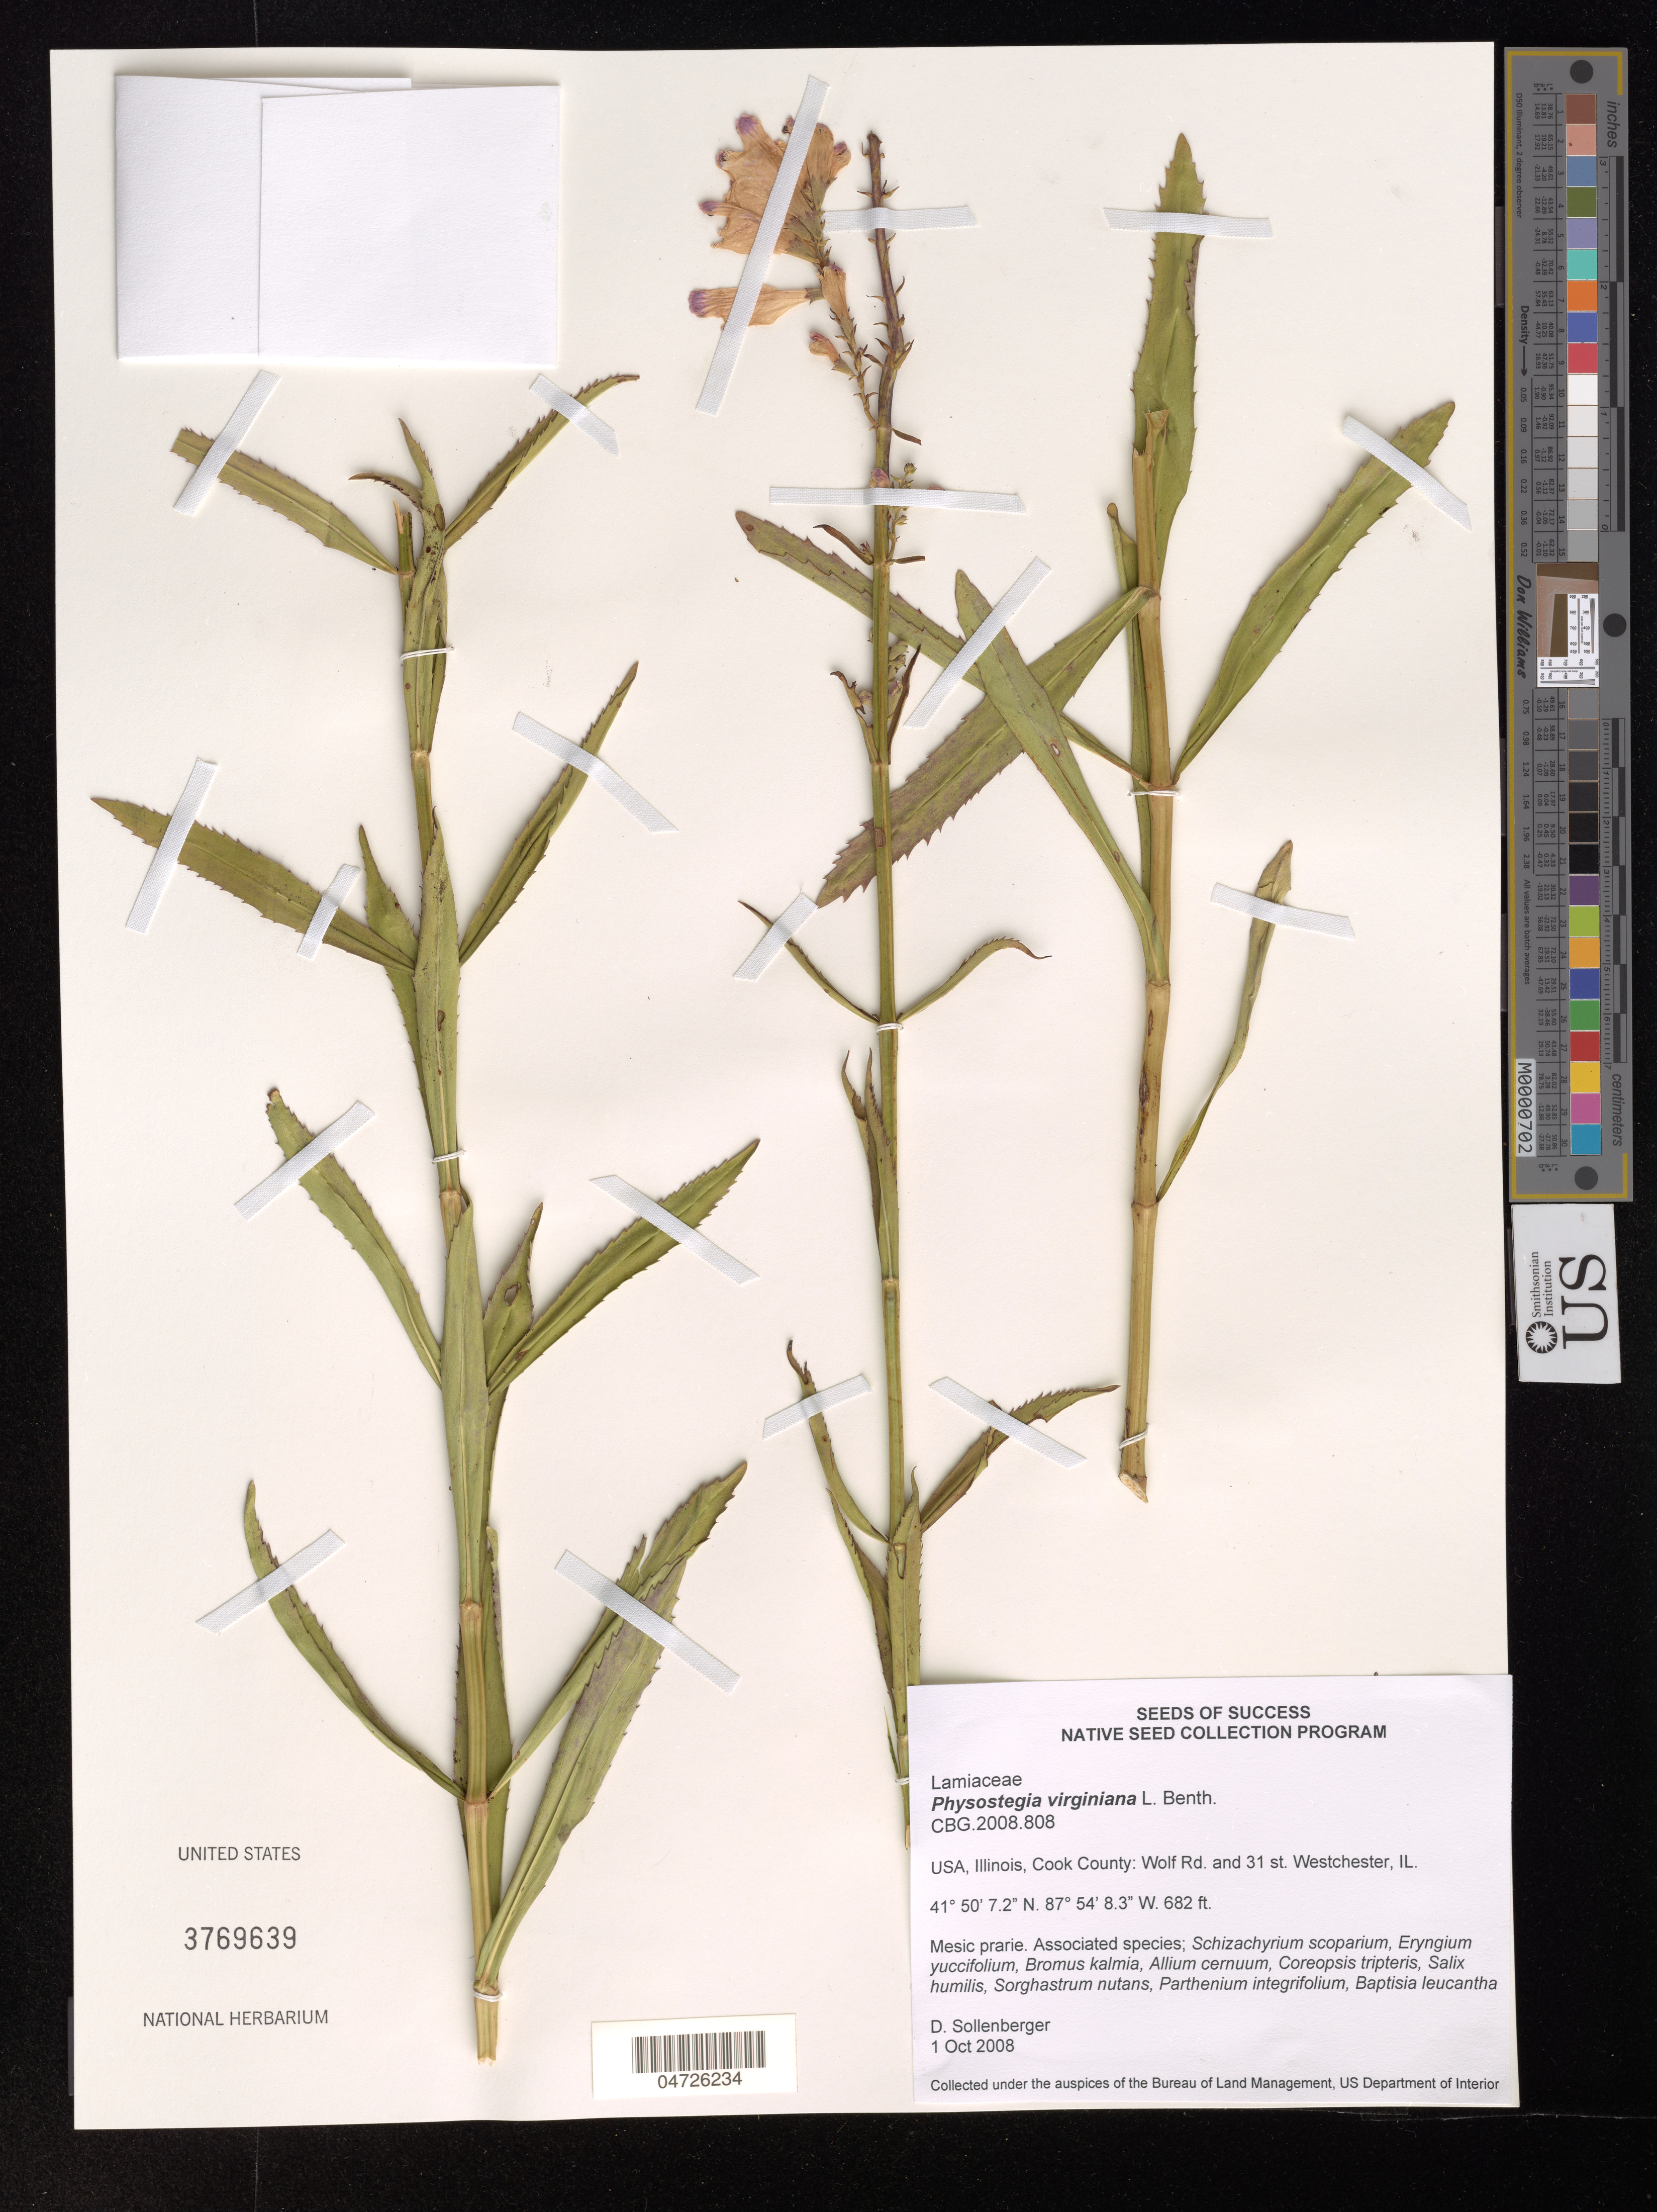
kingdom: Plantae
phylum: Tracheophyta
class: Magnoliopsida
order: Lamiales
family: Lamiaceae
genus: Physostegia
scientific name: Physostegia virginiana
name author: (L.) Benth.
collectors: D. Sollenberger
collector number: CBG.2008.808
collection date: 2008-10-01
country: United States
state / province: Illinois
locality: Cook County: Wolf Rd. and 31 st. Westchester.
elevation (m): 208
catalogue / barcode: US 3769639